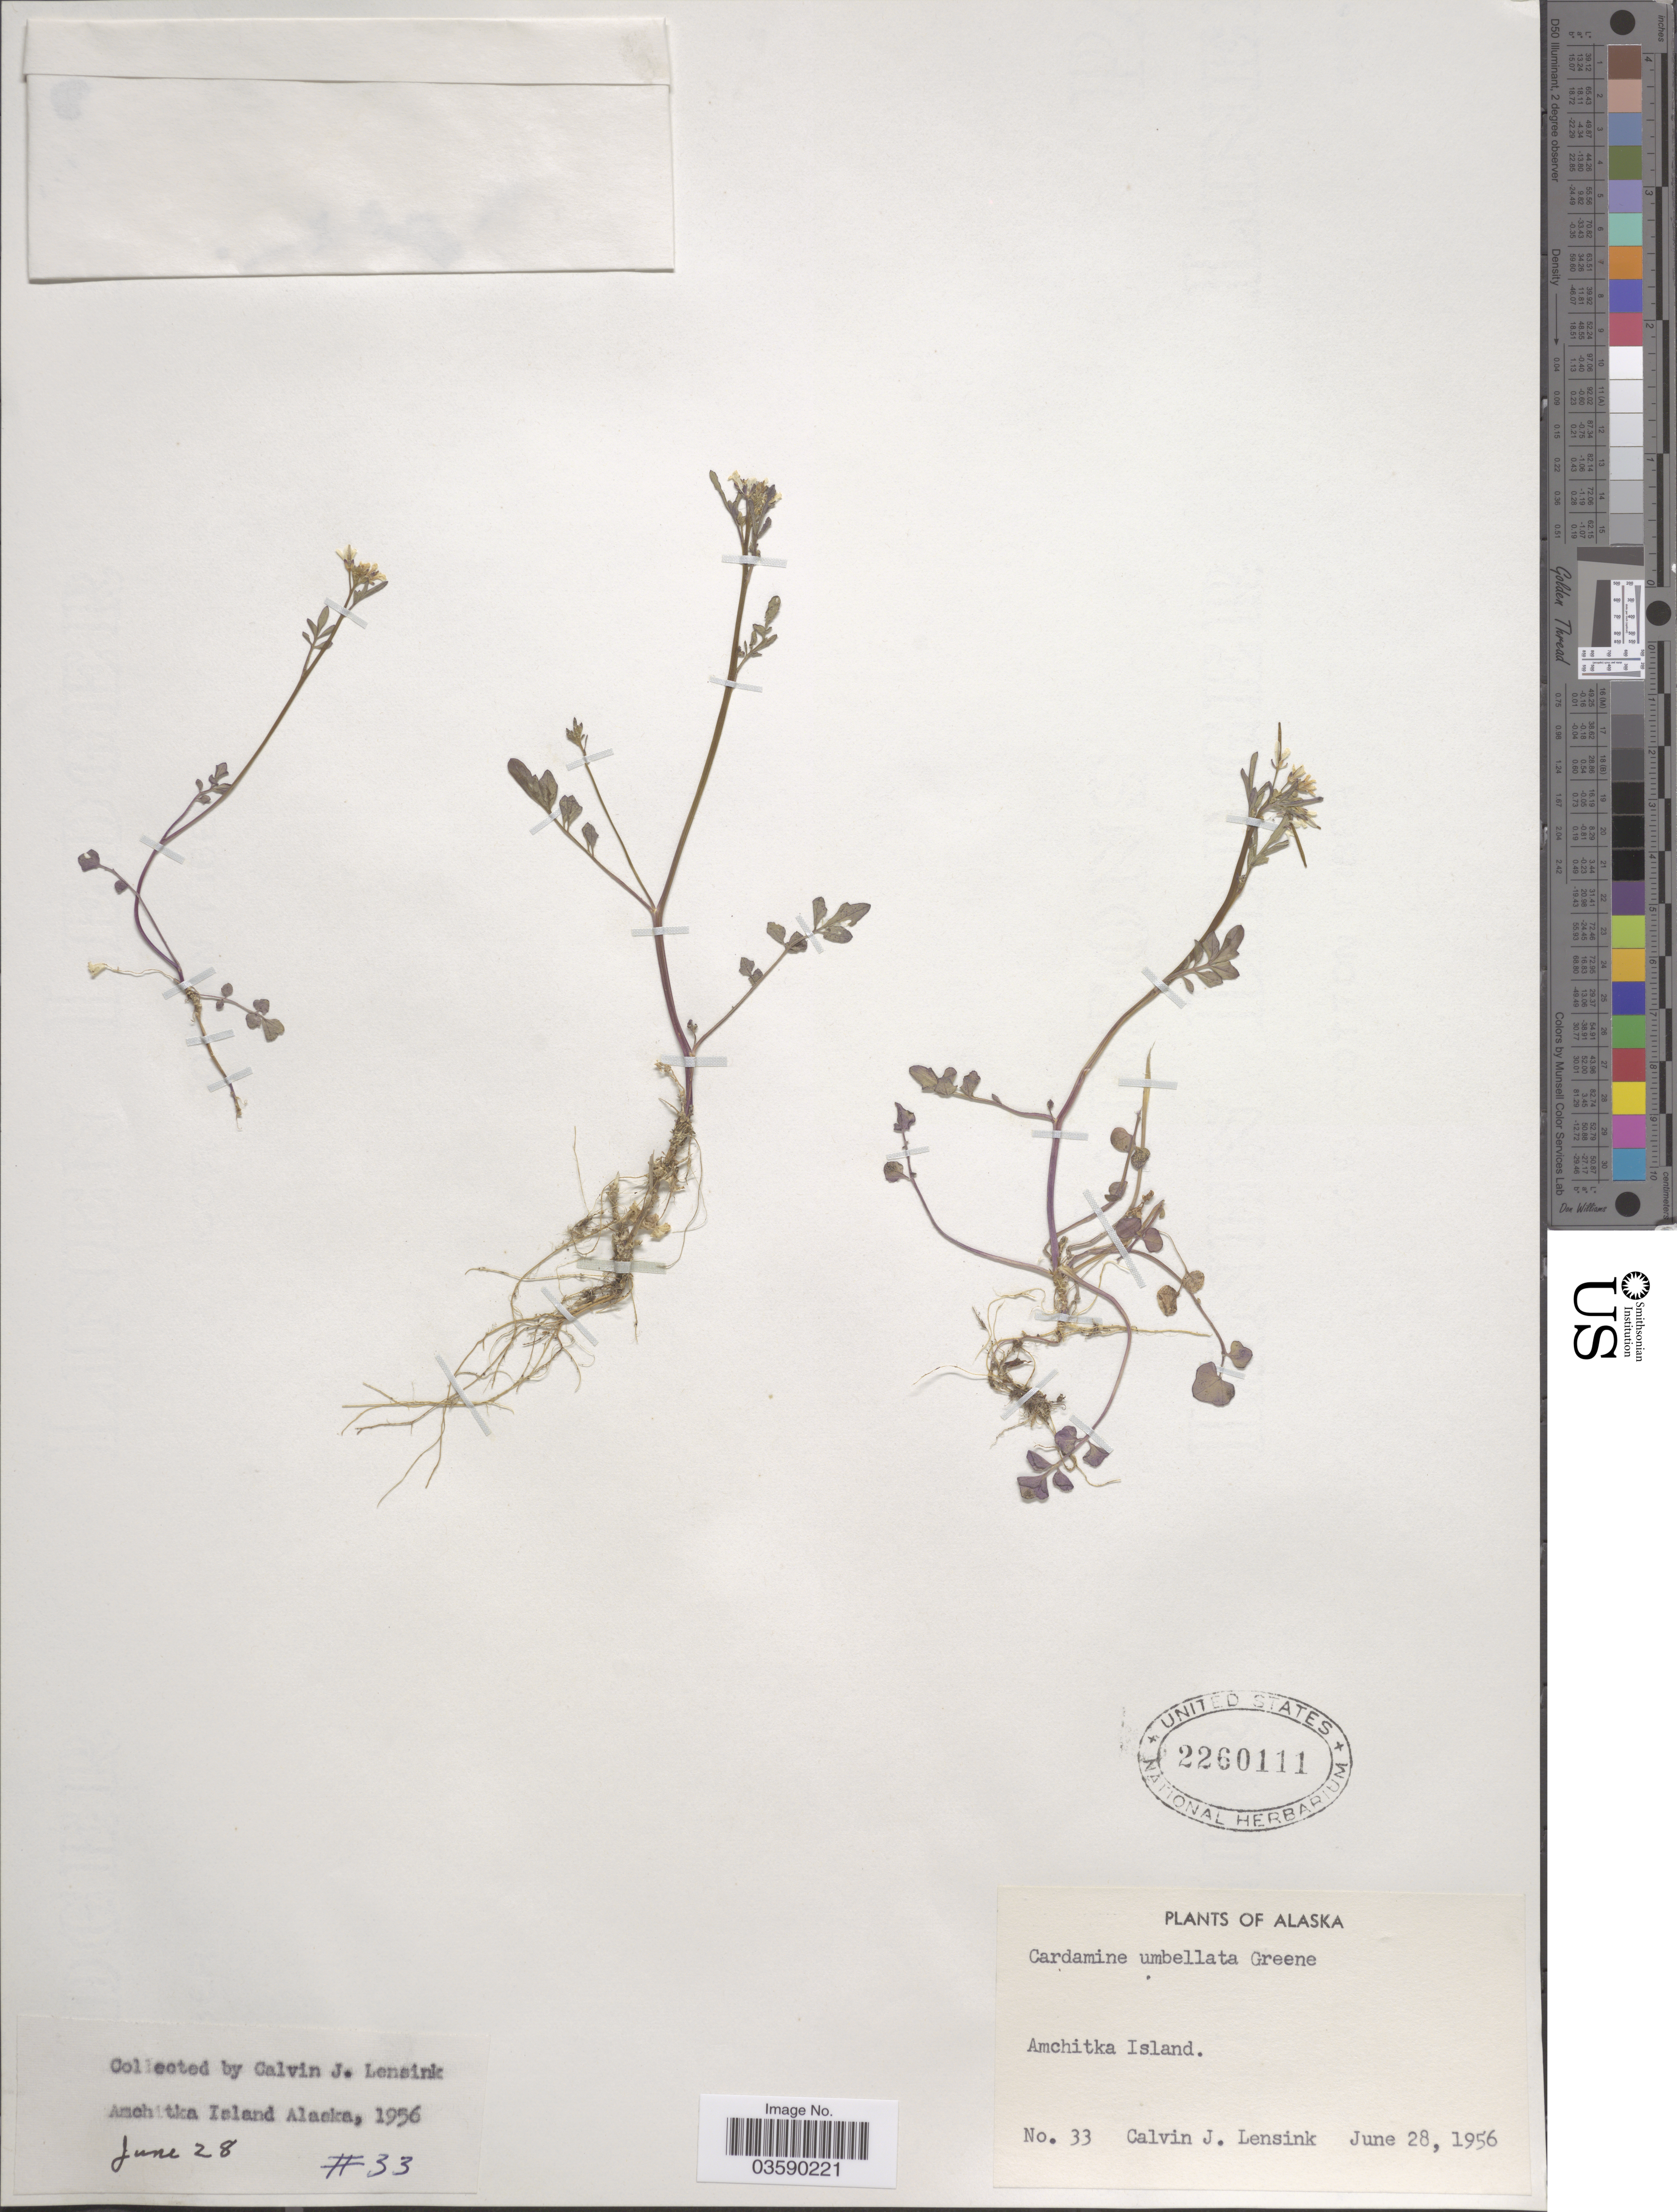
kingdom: Plantae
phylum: Tracheophyta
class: Magnoliopsida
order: Brassicales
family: Brassicaceae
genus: Cardamine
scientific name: Cardamine umbellata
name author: Greene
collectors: C. Lensink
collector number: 33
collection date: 1956-06-28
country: United States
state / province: Alaska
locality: Amchitka Island.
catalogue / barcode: US 2260111